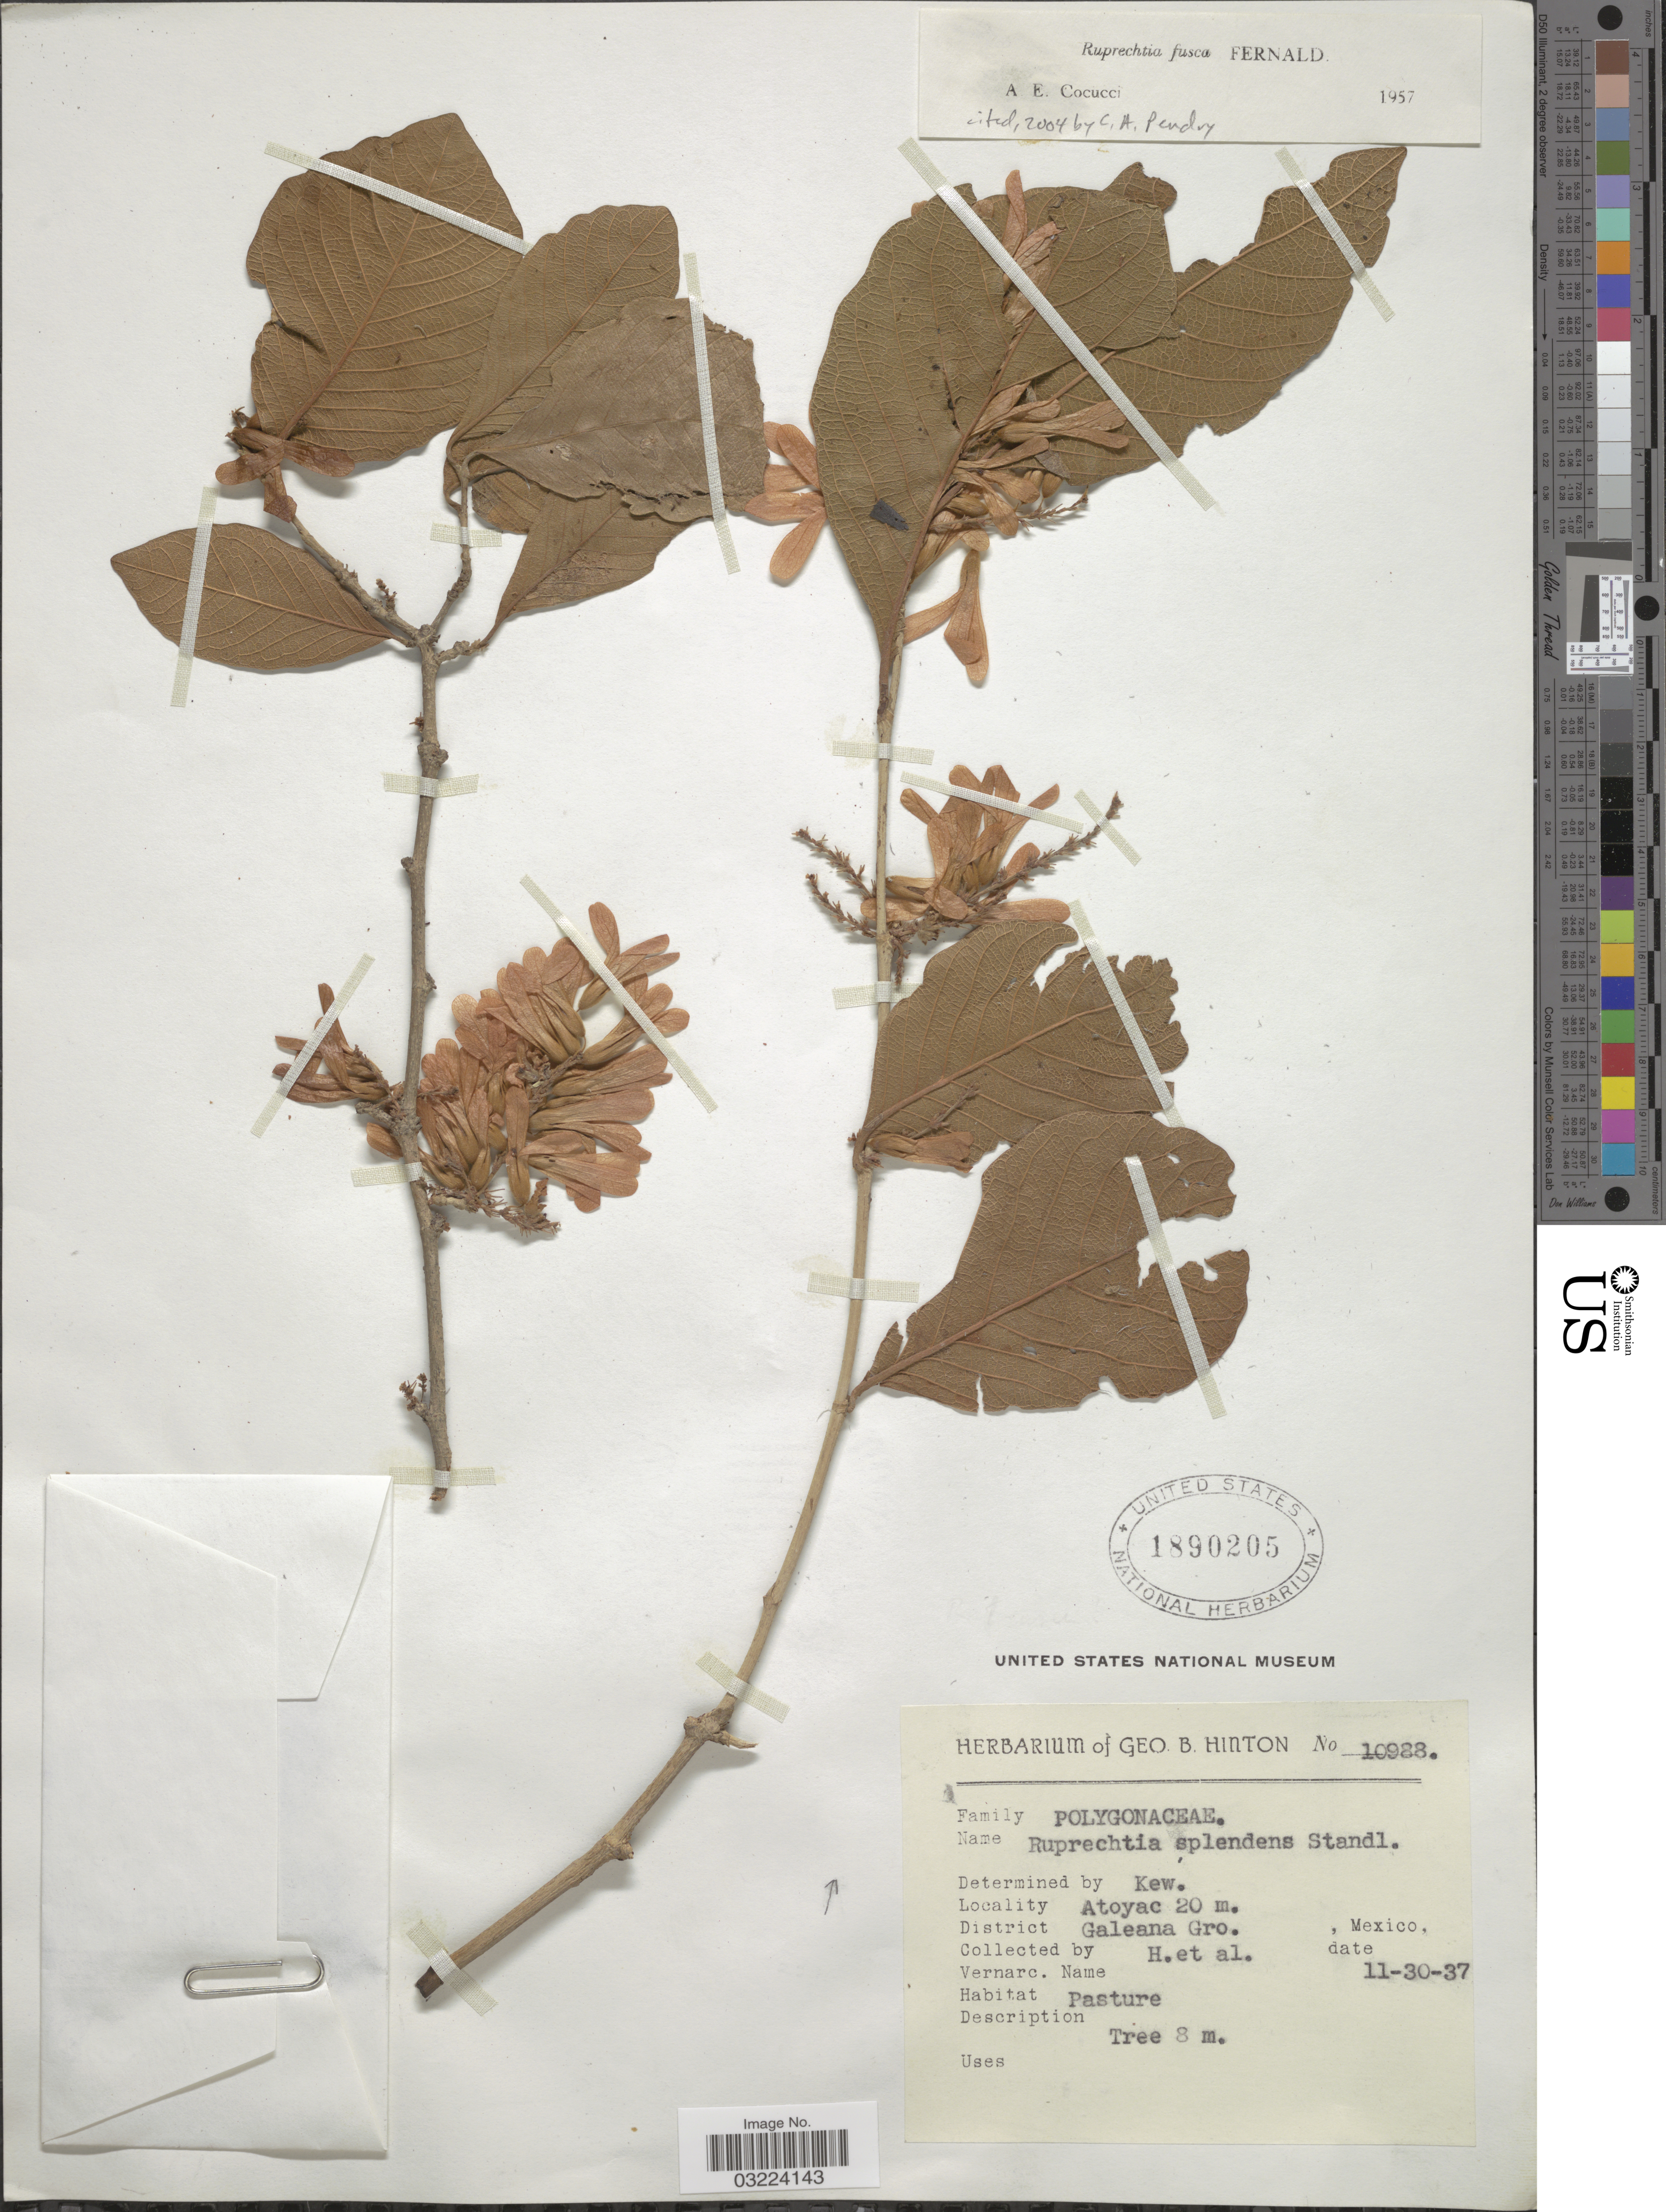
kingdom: Plantae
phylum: Tracheophyta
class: Magnoliopsida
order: Caryophyllales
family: Polygonaceae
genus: Ruprechtia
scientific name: Ruprechtia fusca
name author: Fernald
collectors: G. B. Hinton & et al.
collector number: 10988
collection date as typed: Transcribed d/m/y: 30/11/37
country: Mexico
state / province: Guerrero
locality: Atoyac, District Galeana.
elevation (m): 20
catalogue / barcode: US 1890205